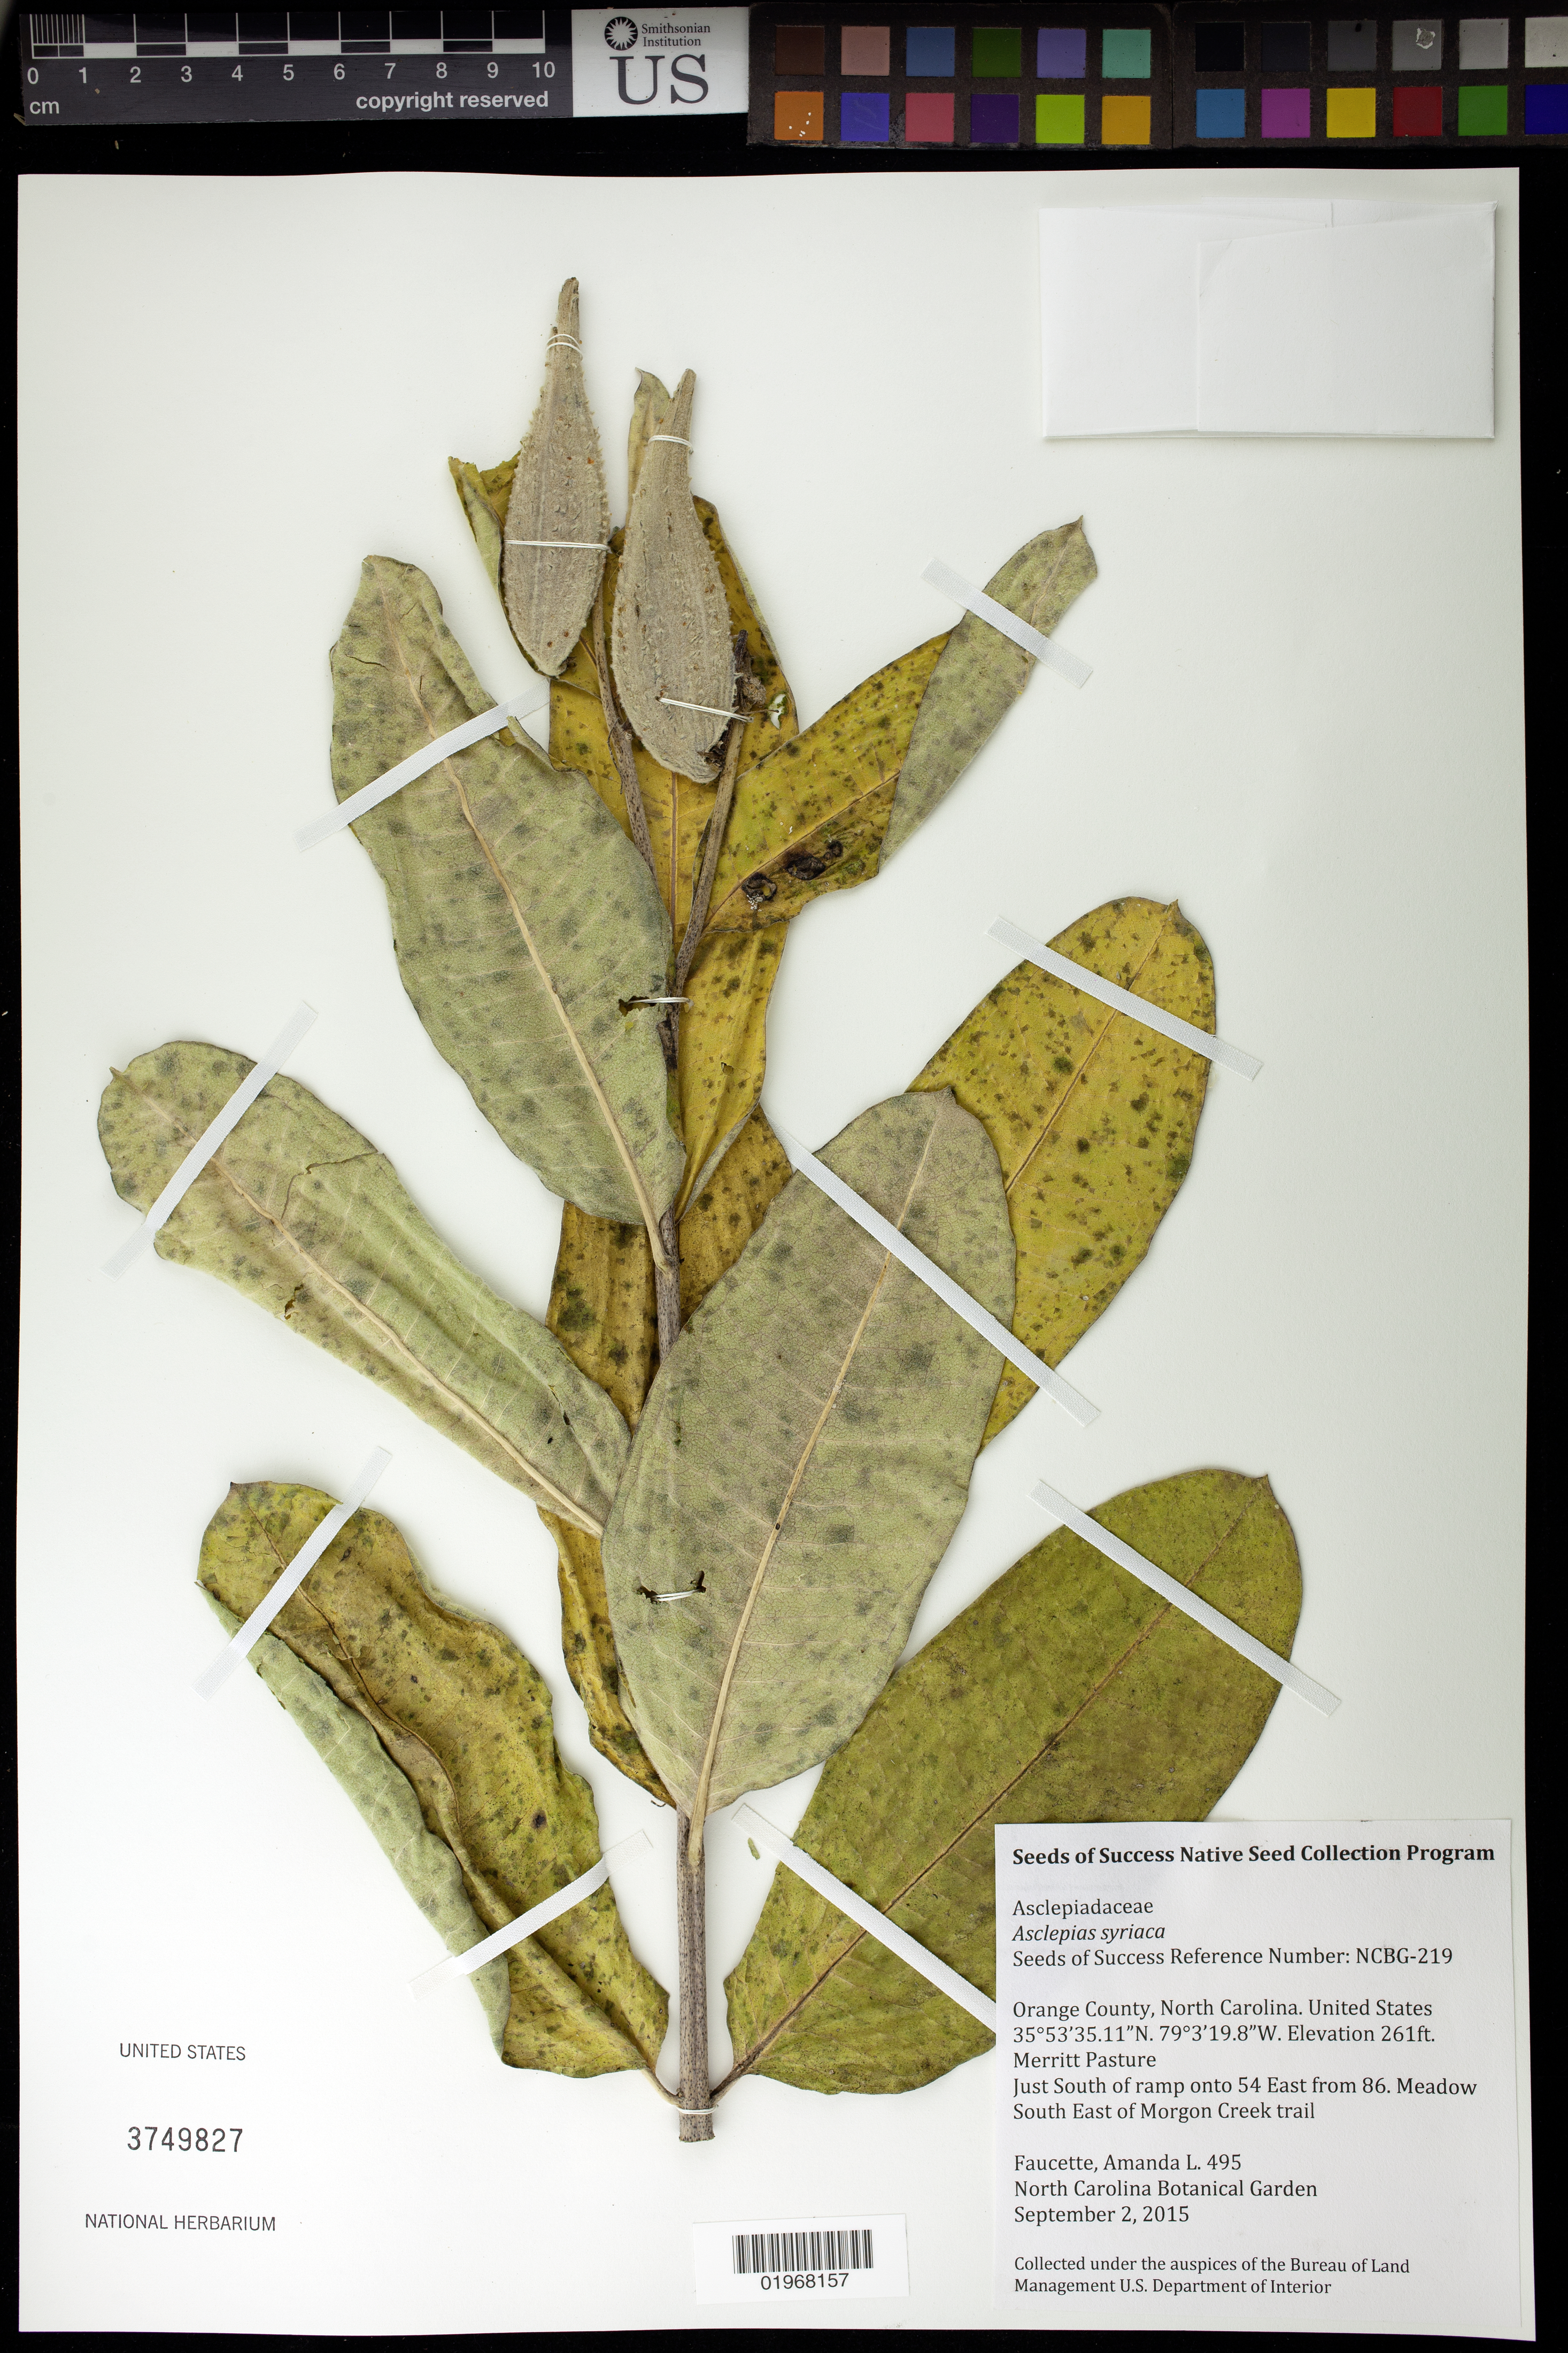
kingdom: Plantae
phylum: Tracheophyta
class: Magnoliopsida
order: Gentianales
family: Apocynaceae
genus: Asclepias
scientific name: Asclepias syriaca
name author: L.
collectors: A. Faucette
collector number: NCBG-219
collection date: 2015-09-02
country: United States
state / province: North Carolina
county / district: Orange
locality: Merritt's Pasture, SE of Morgan Creek Trail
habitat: Meadow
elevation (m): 80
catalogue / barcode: US 3749827